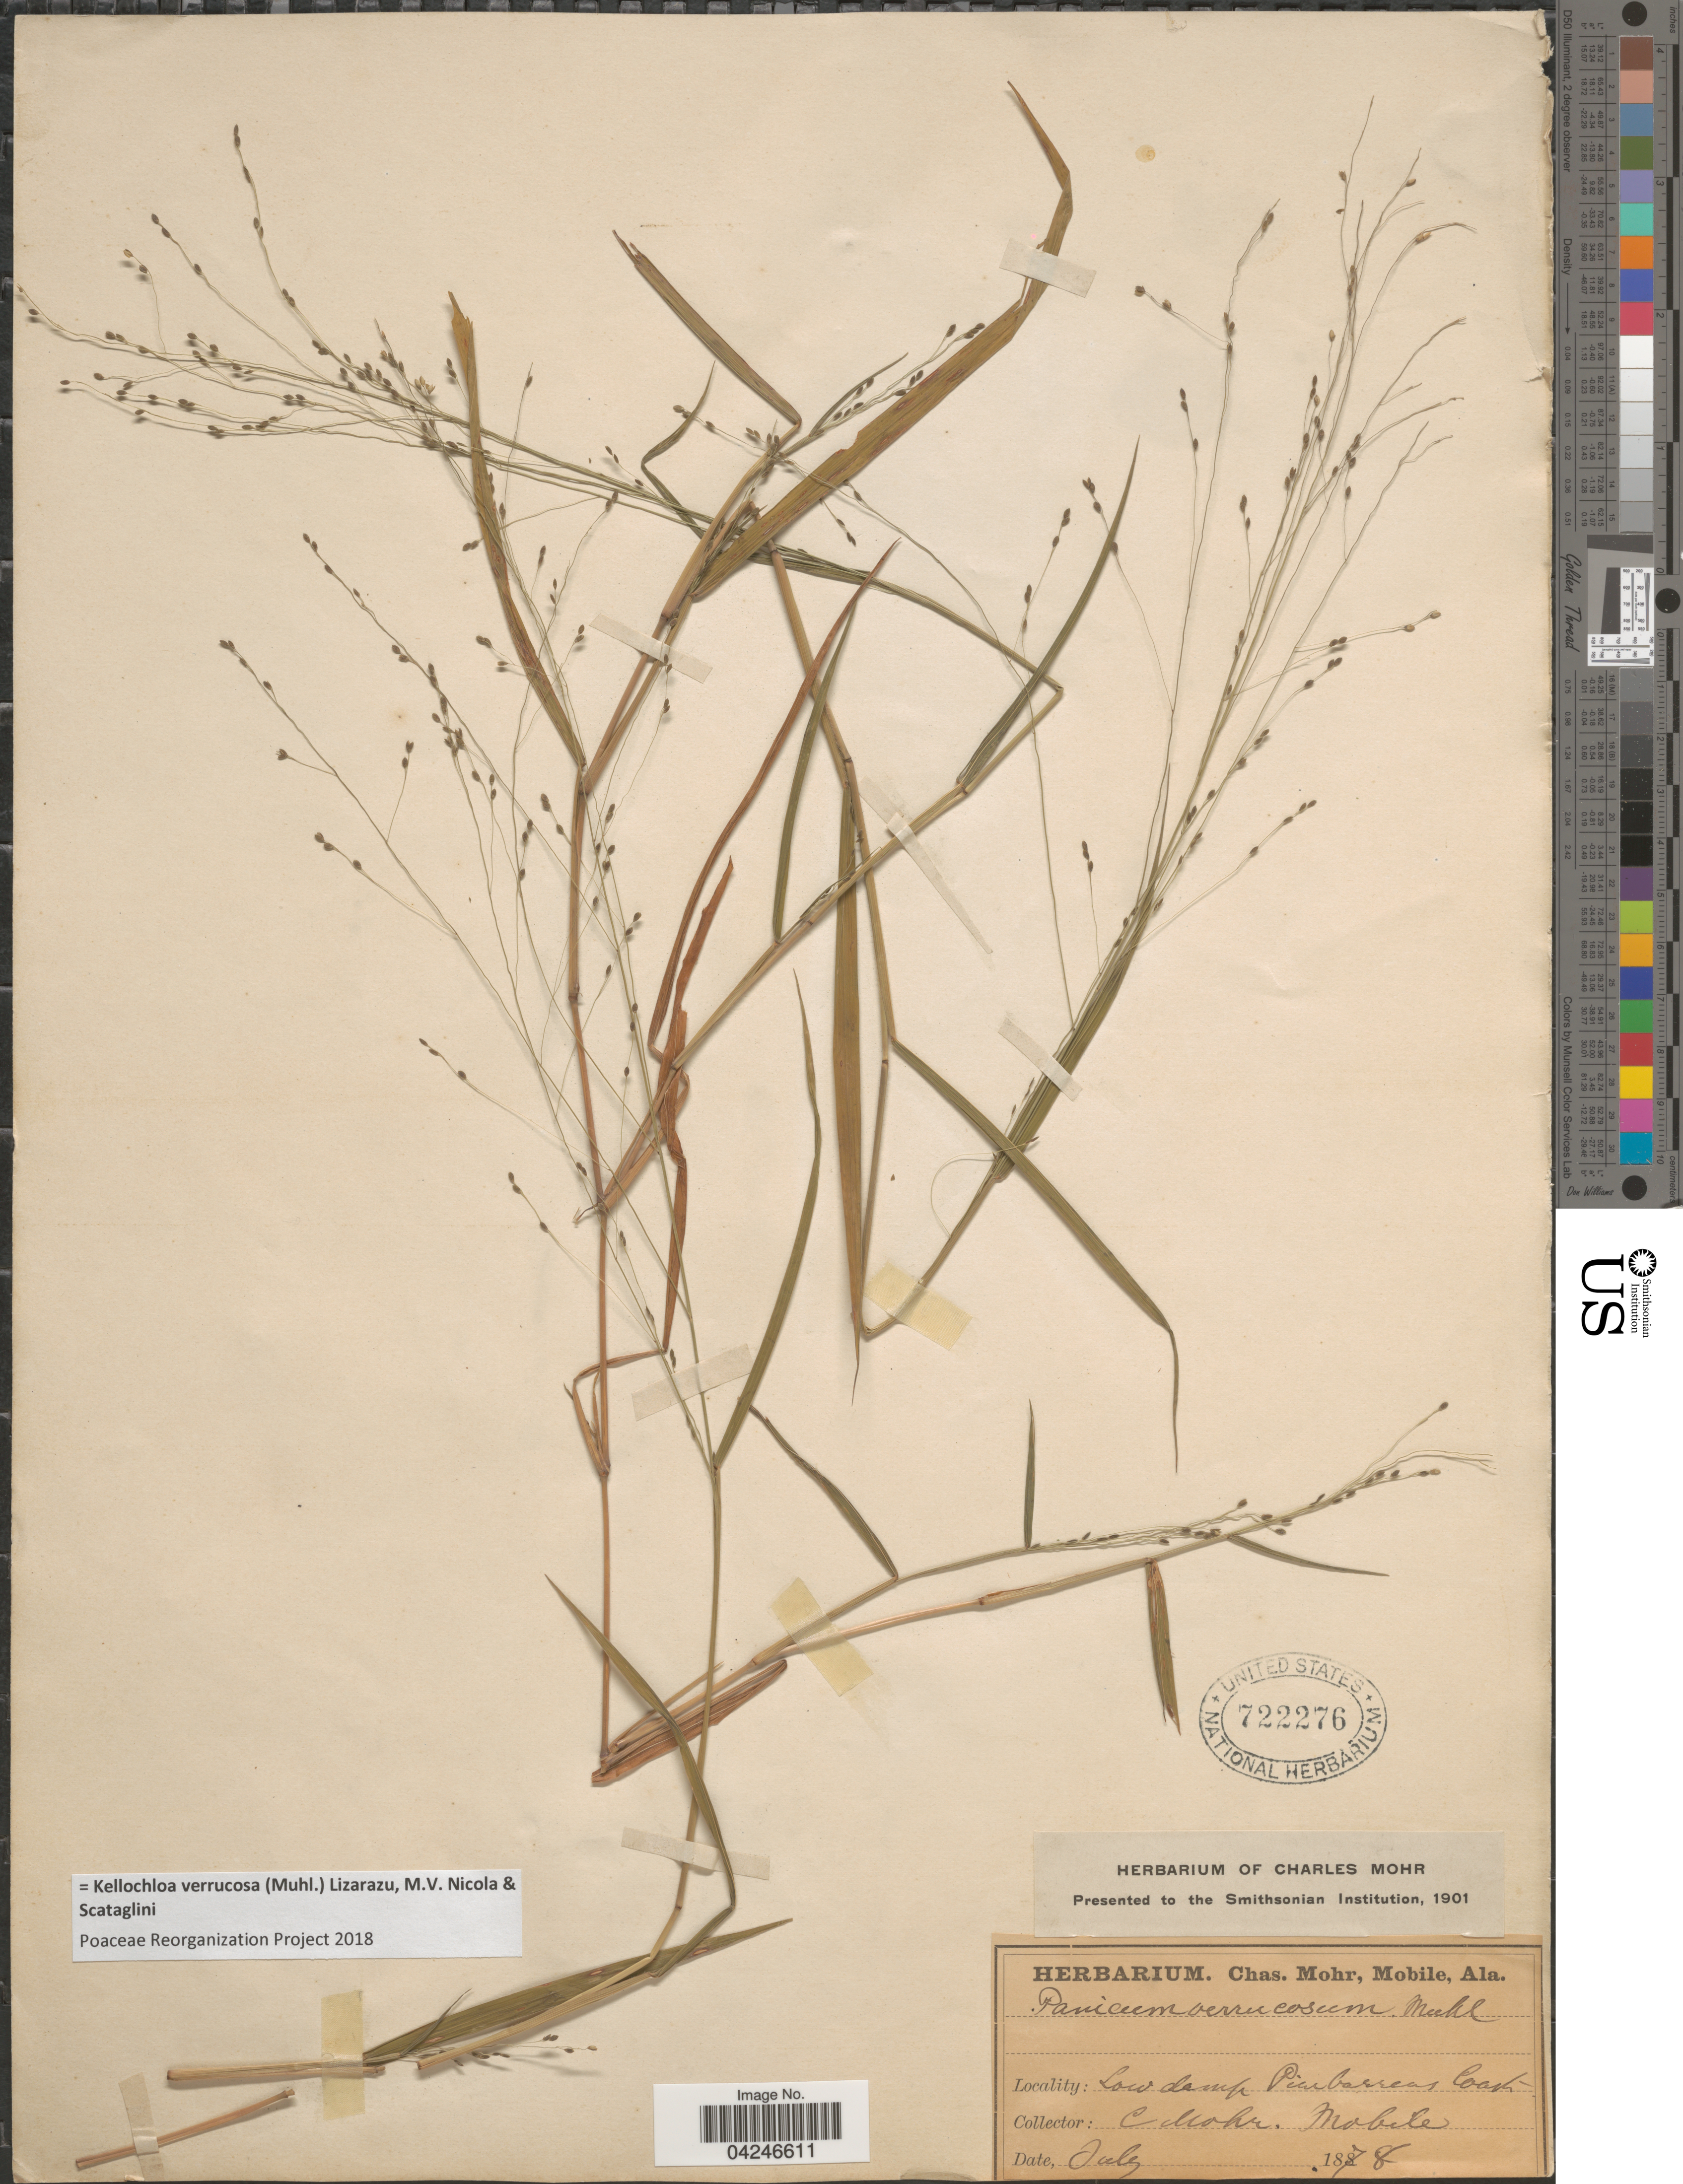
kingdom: Plantae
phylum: Tracheophyta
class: Liliopsida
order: Poales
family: Poaceae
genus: Kellochloa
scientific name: Kellochloa verrucosa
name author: (Muhl.) Lizarazu et al.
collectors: C. T. Mohr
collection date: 1878-07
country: United States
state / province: Alabama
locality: Low damp Pine barrens Coast. Mobile.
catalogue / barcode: US 722276